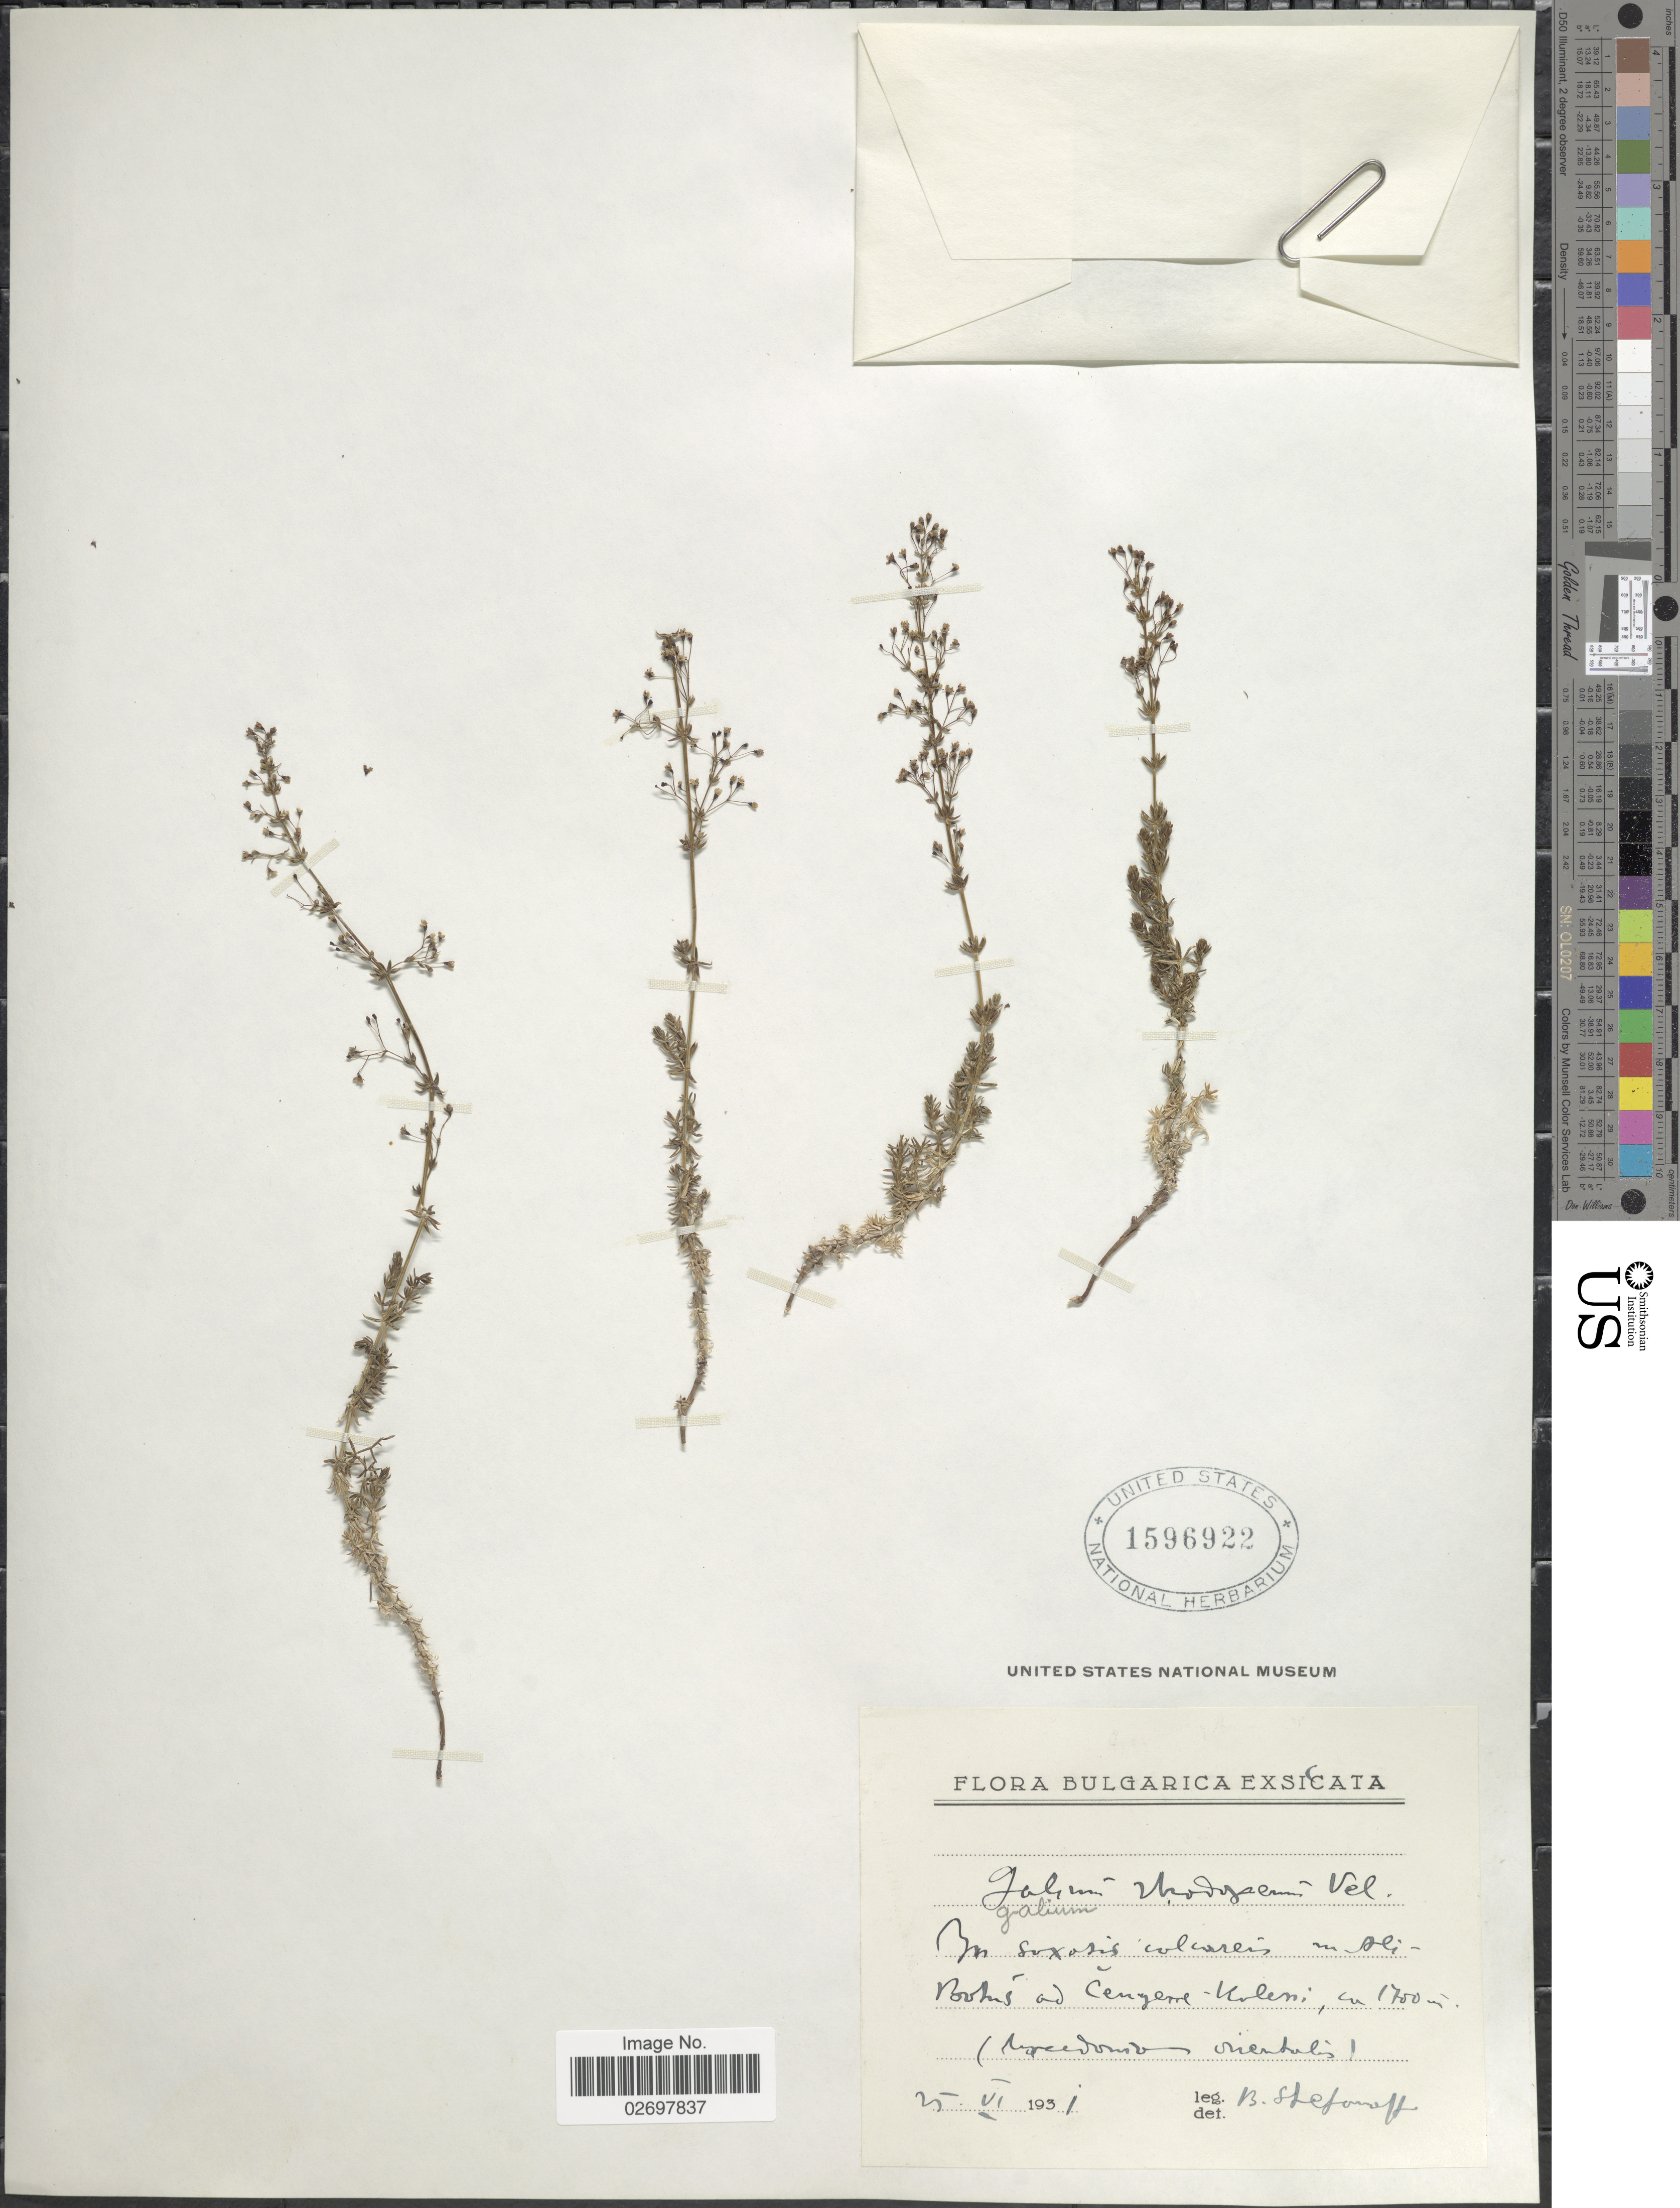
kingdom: Plantae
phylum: Tracheophyta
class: Magnoliopsida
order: Gentianales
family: Rubiaceae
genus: Galium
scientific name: Galium sp.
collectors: B. Stefanoff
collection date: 1931-06-25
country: Bulgaria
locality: In saxosis calcareis m. Ali Botus ad Cenyene-Koleni [interpreted]; Macedonia orientalis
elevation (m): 1700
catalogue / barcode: US 1596922